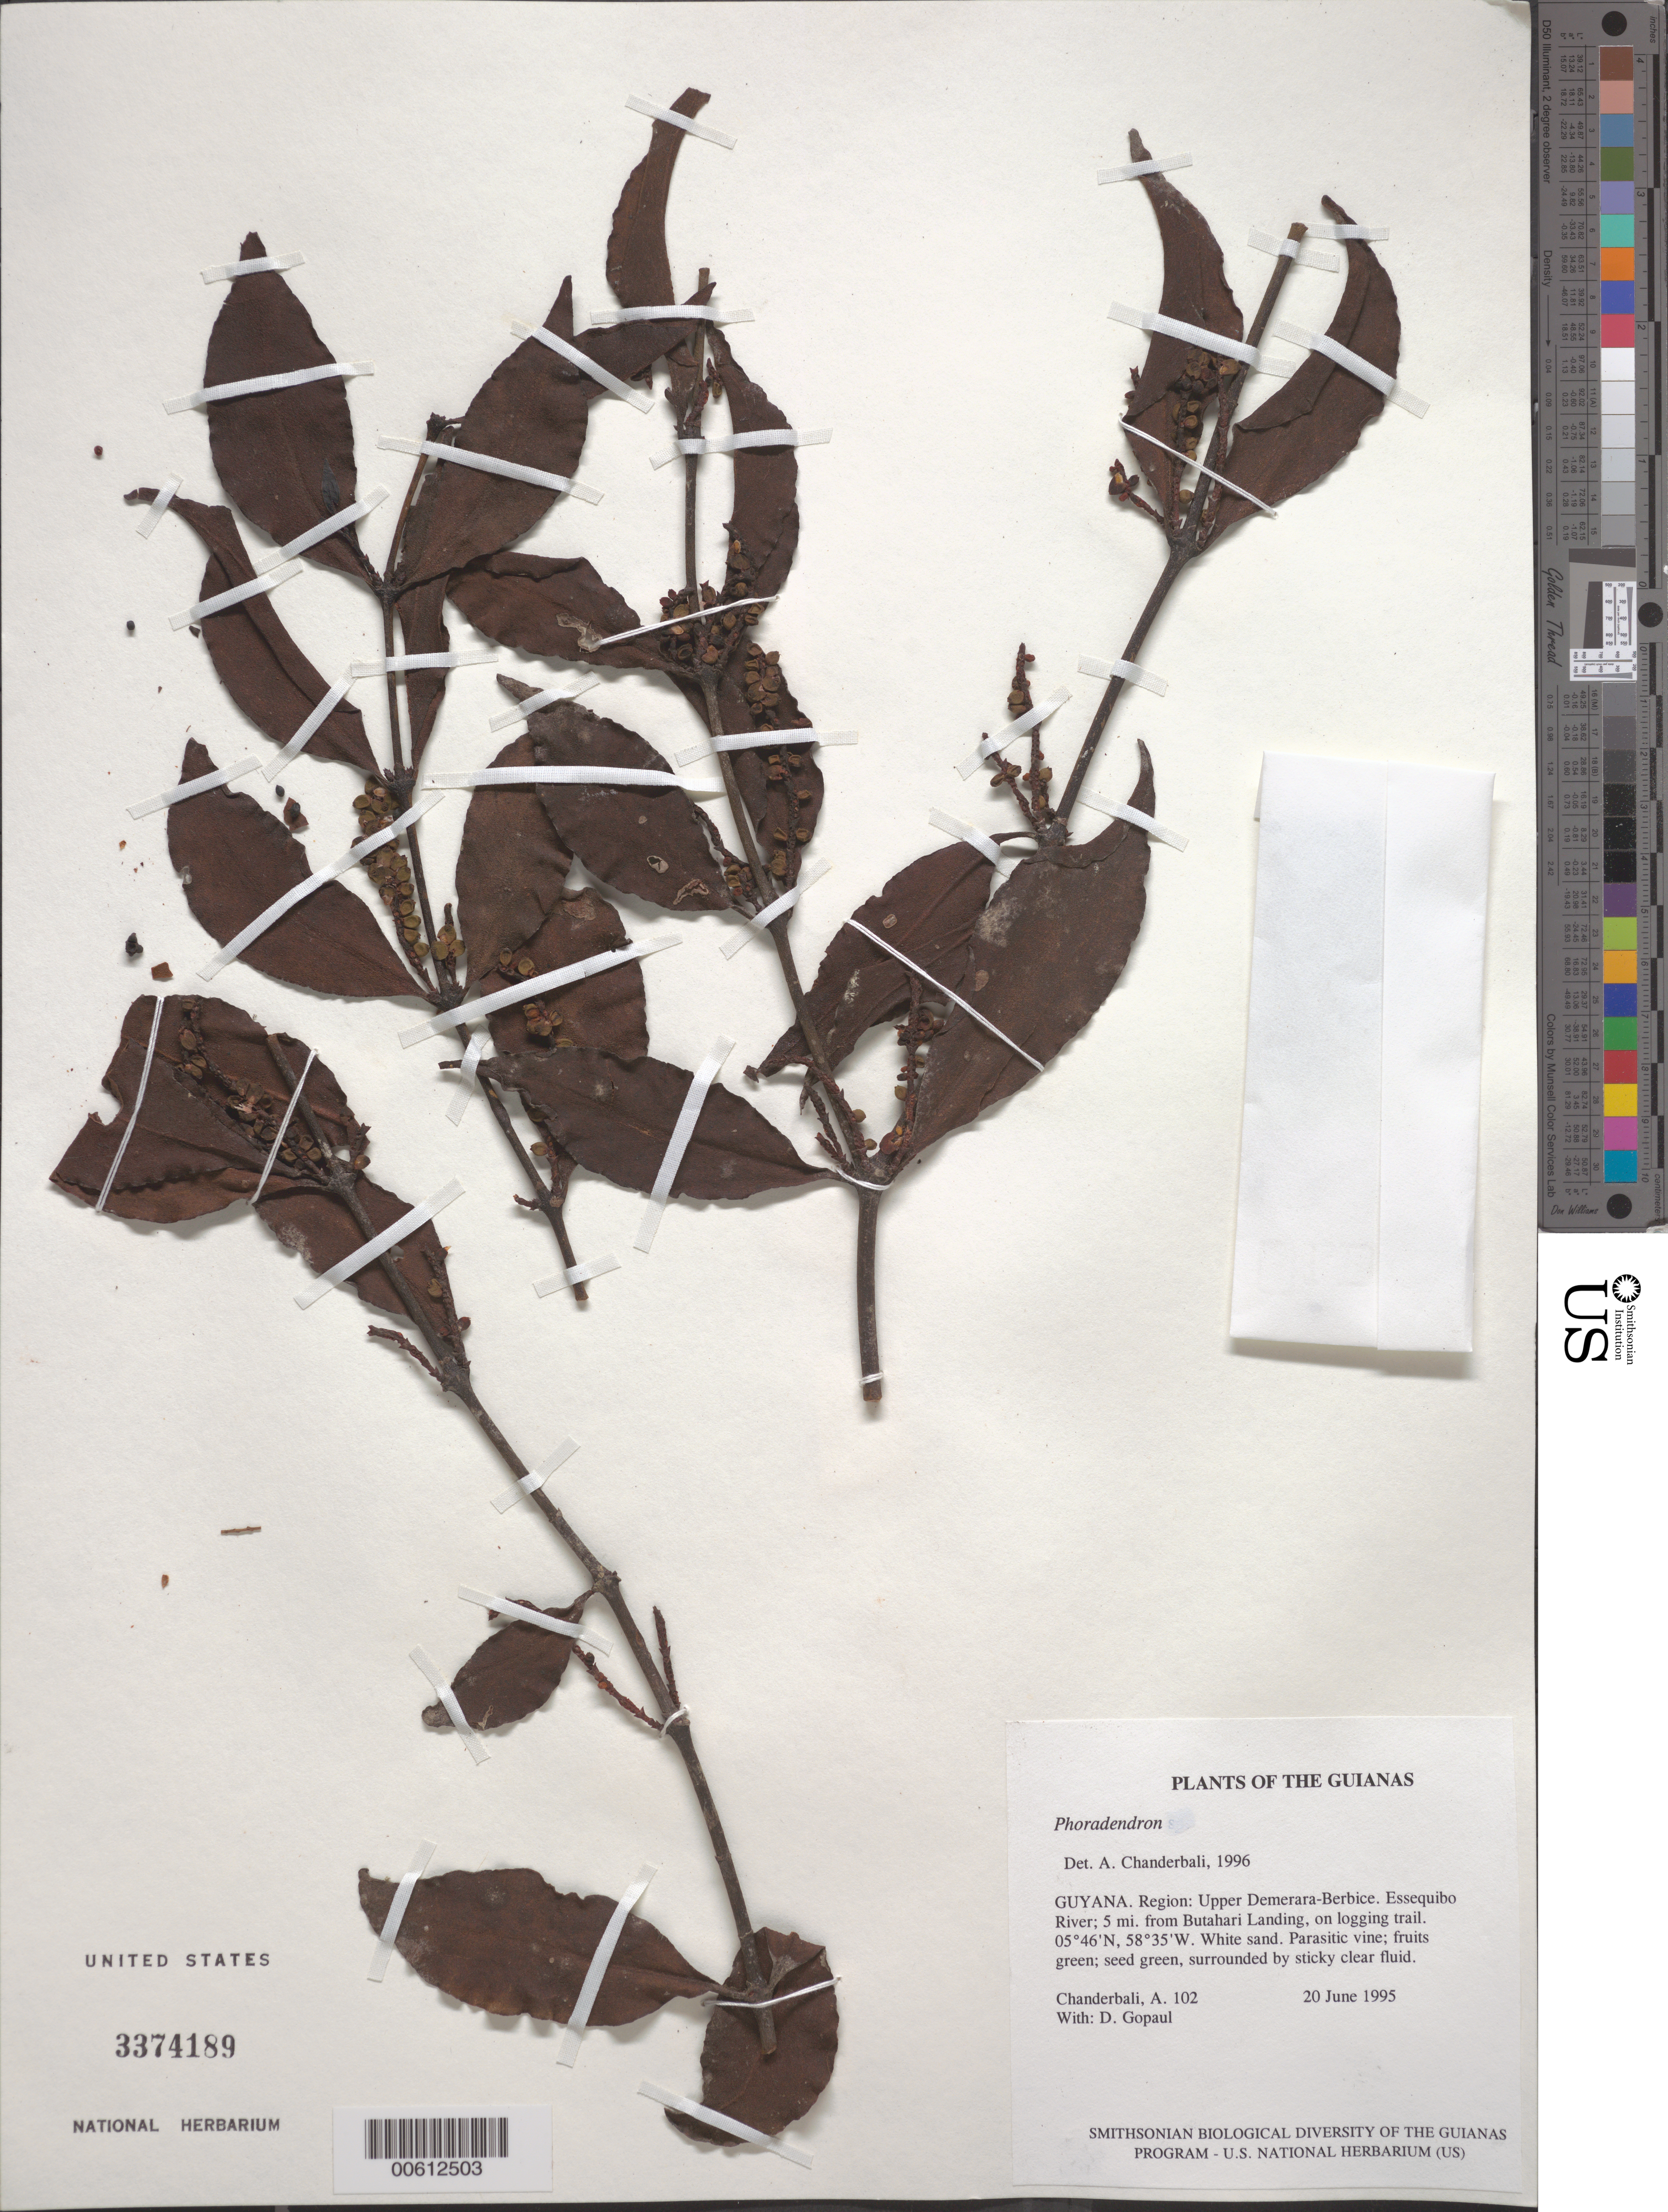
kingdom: Plantae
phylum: Tracheophyta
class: Magnoliopsida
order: Santalales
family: Viscaceae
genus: Phoradendron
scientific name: Phoradendron sp.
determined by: Chanderbali, Andre Shashi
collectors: A. S. Chanderbali & D. Gopaul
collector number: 102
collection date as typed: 20 June 1995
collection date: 1995-06-20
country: Guyana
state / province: U. Demerara-Berbice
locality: Essequibo River; 5 mi. from Butahari Landing, on logging trail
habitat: White sand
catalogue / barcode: US 3374189